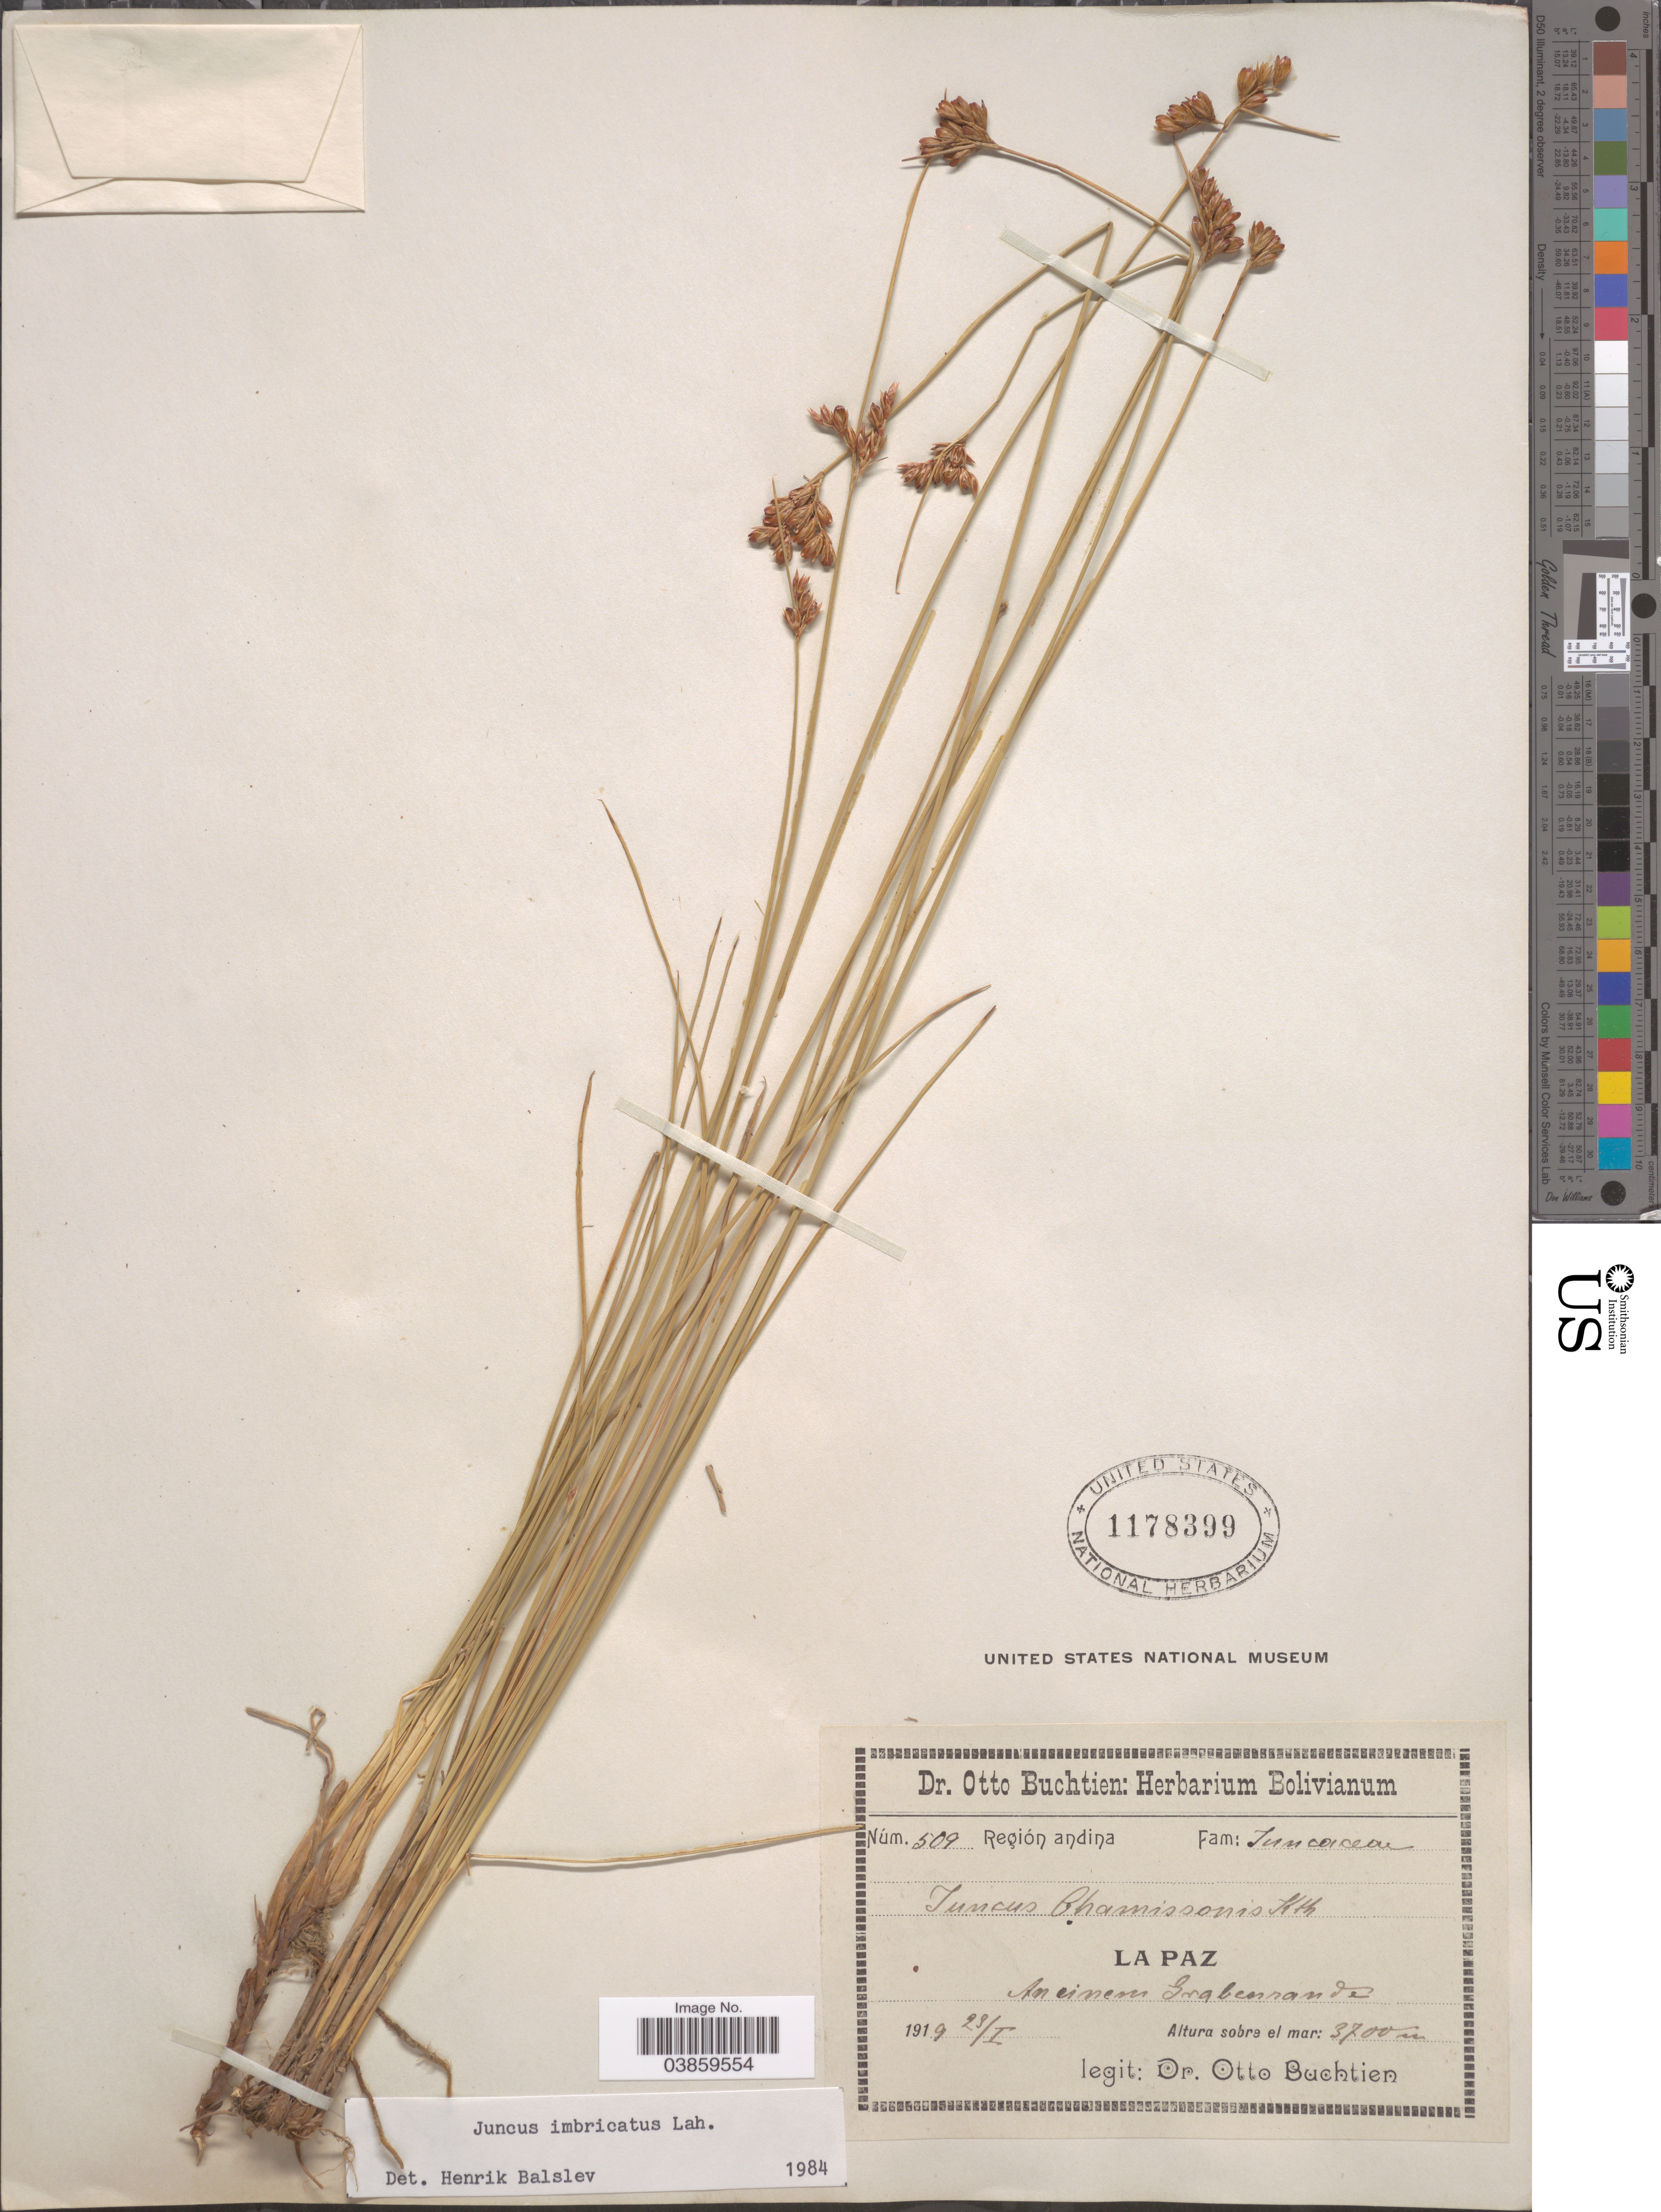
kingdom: Plantae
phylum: Tracheophyta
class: Liliopsida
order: Poales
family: Juncaceae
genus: Juncus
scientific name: Juncus imbricatus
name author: Laharpe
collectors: O. Buchtien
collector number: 509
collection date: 1919-01-29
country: Bolivia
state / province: La Paz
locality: Región andina.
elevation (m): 3700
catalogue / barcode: US 1178399